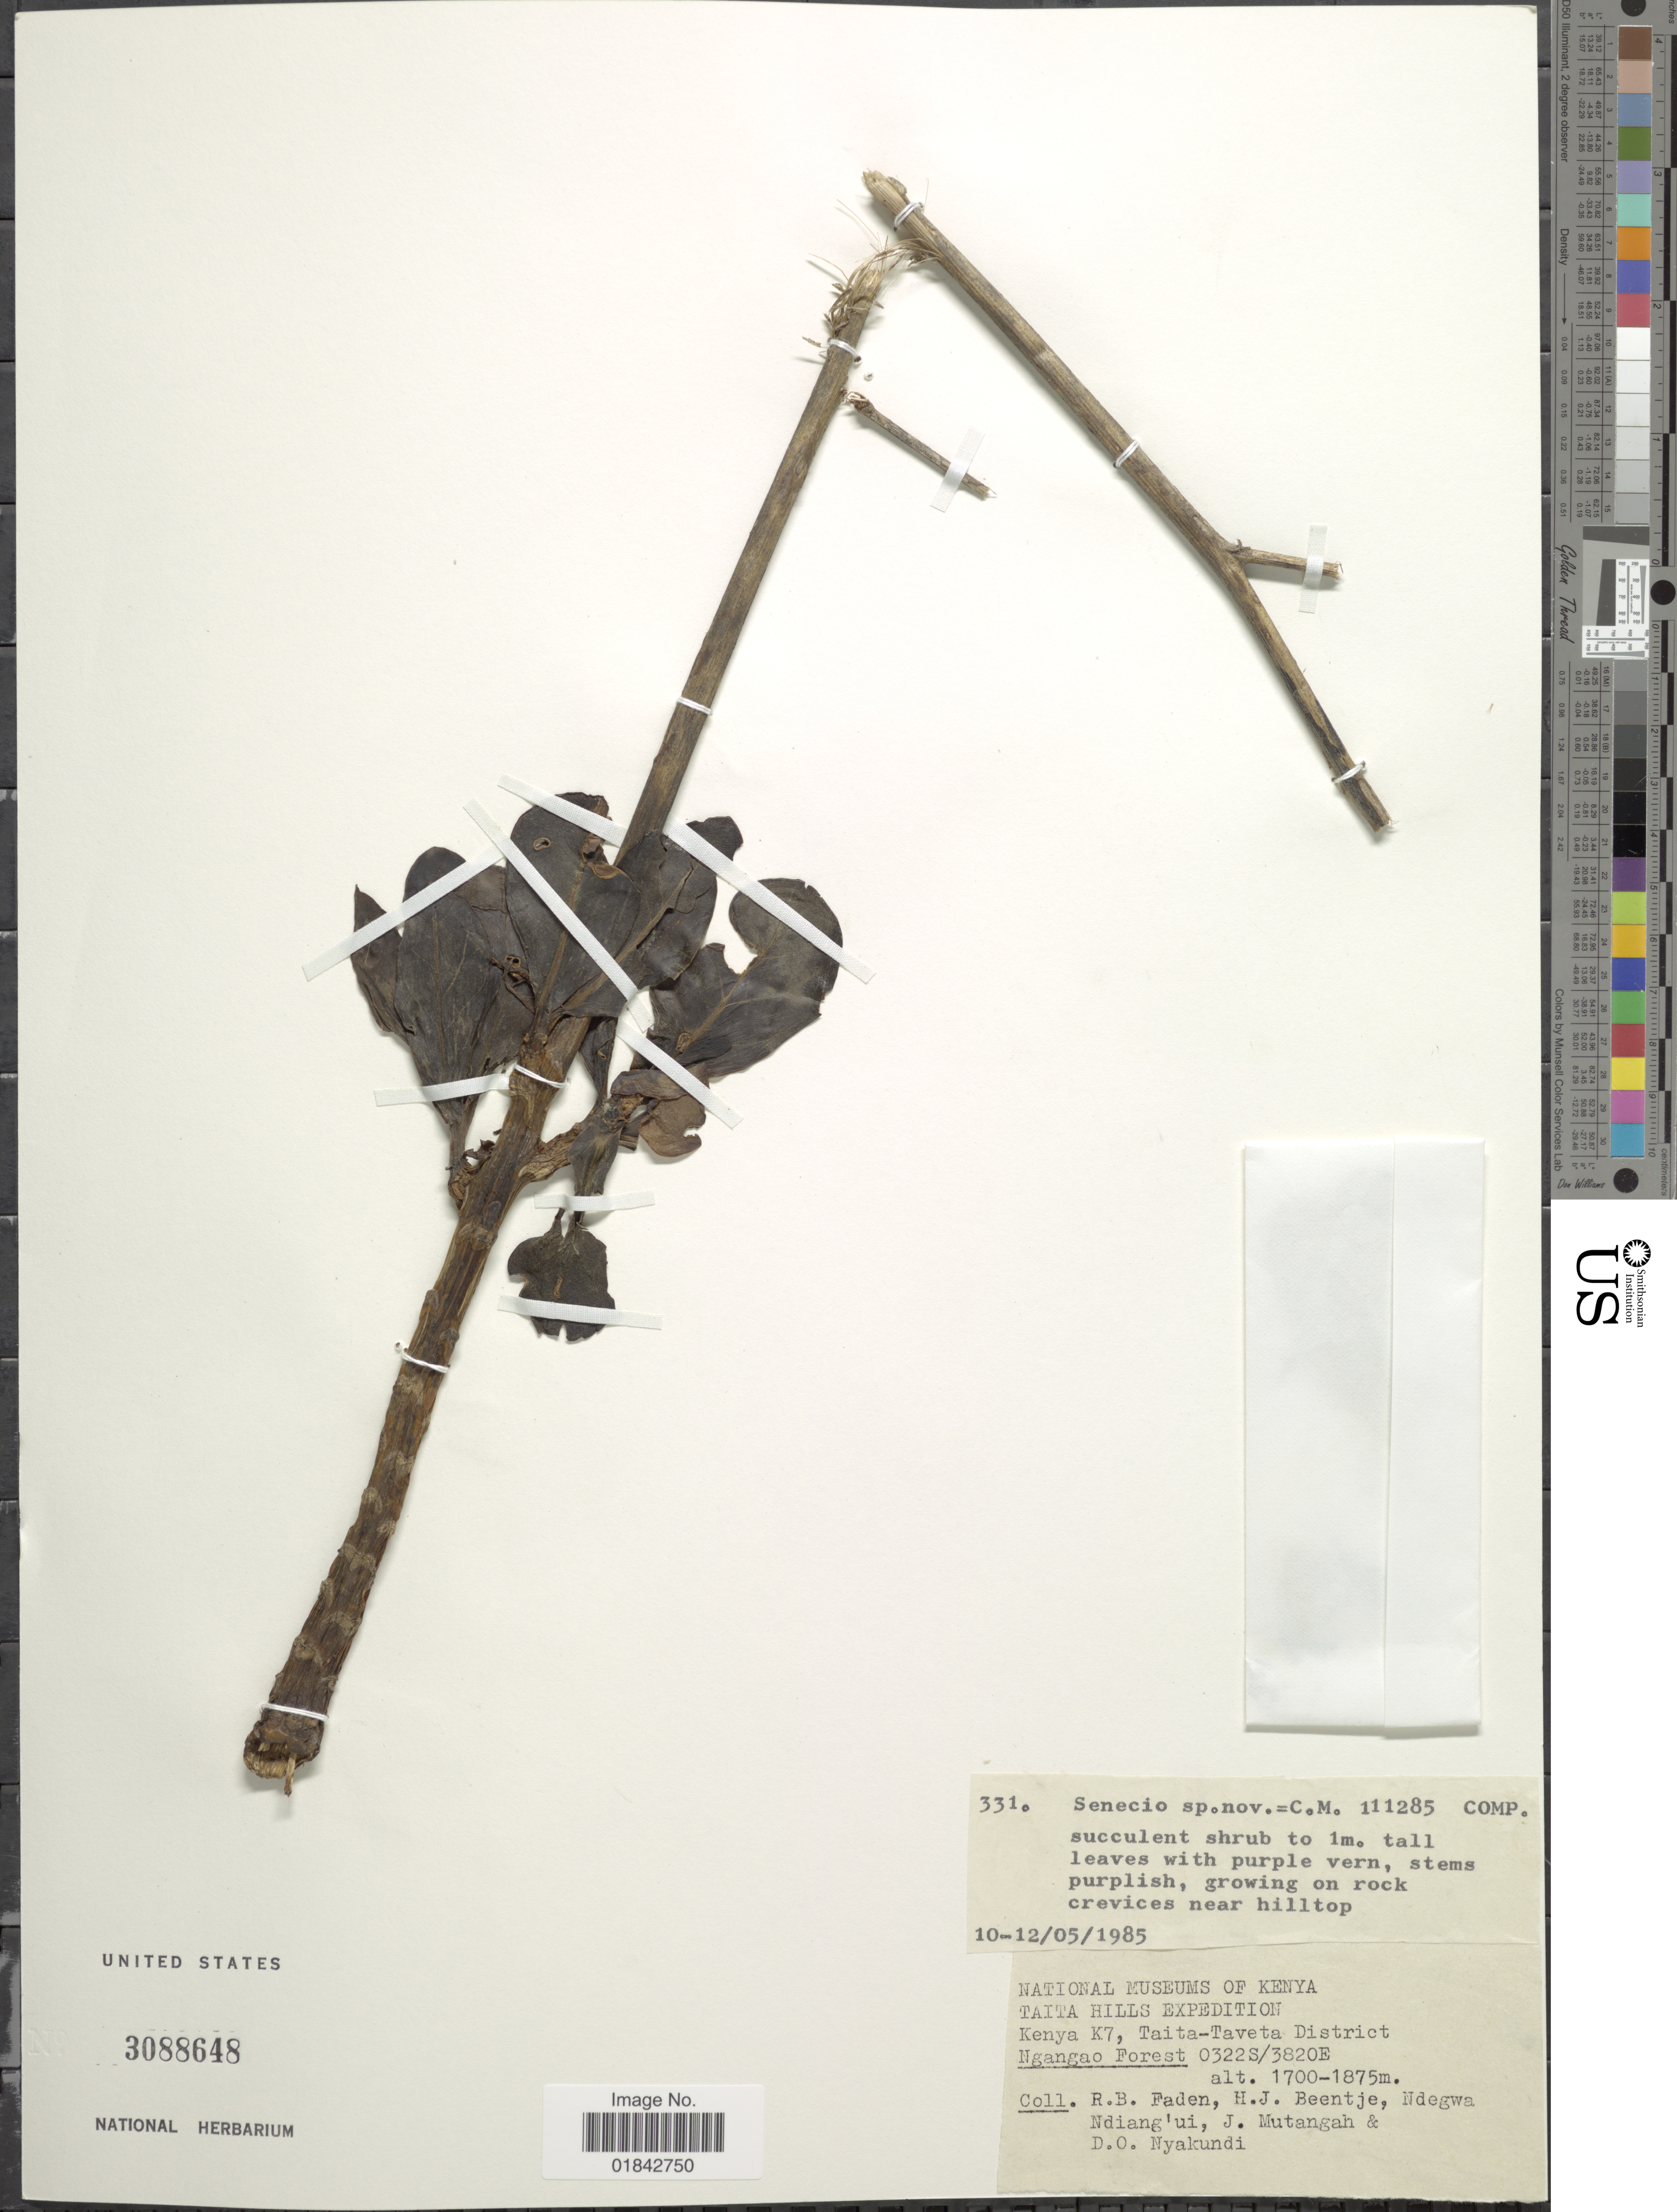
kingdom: Plantae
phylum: Tracheophyta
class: Magnoliopsida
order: Asterales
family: Asteraceae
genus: Senecio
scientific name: Senecio sp.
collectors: R. B. Faden, H. J. Beentje, Ndegwa Ndiang'ui, J. Mutanga & D. Nyakundi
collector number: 331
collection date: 1985-05-10/1985-05-12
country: Kenya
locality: Taita Hills, Kenya K7, Taita- Taveta District, Ngangao Forest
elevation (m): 1700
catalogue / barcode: US 3088648